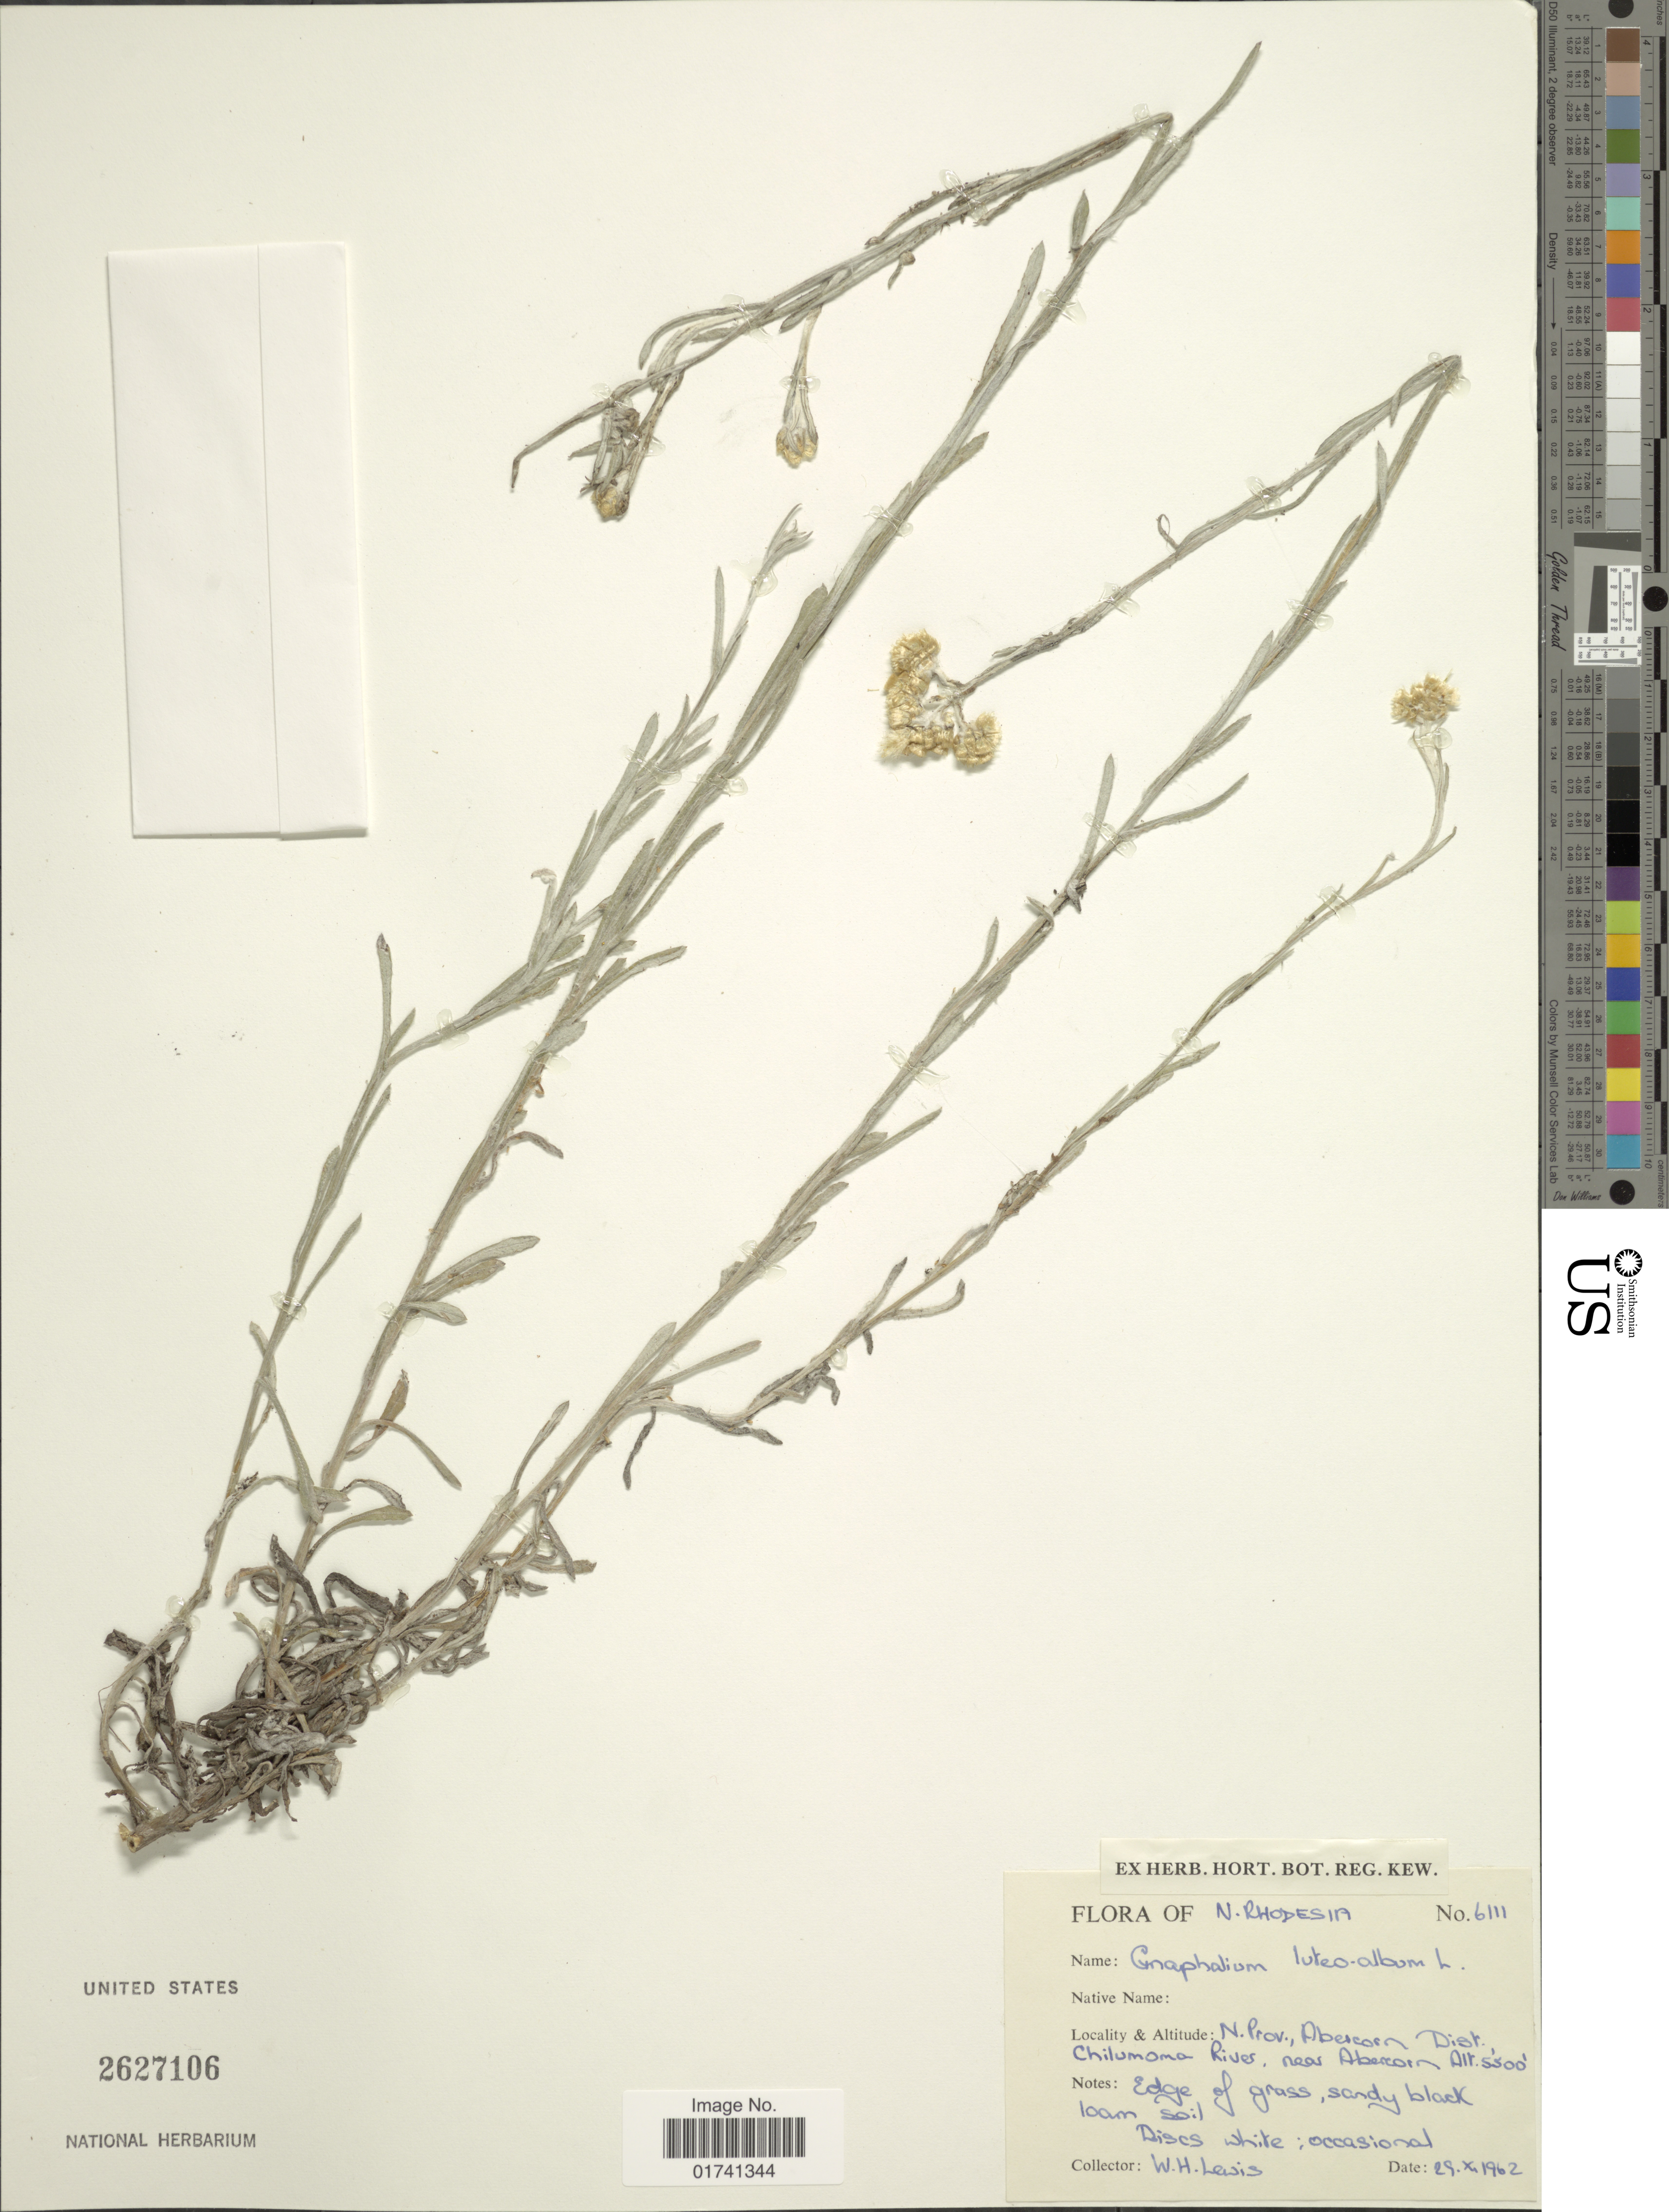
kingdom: Plantae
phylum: Tracheophyta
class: Magnoliopsida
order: Asterales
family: Asteraceae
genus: Laphangium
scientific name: Laphangium luteoalbum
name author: (L.) Tzvelev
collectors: W. H. Lewis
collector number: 6111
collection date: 1962-10-29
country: Zambia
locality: N. Rhodesia, N. Prov., Abercorn Dist., Chilumoma River, near Abercorn, edge of grass.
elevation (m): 1676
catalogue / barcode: US 2627106